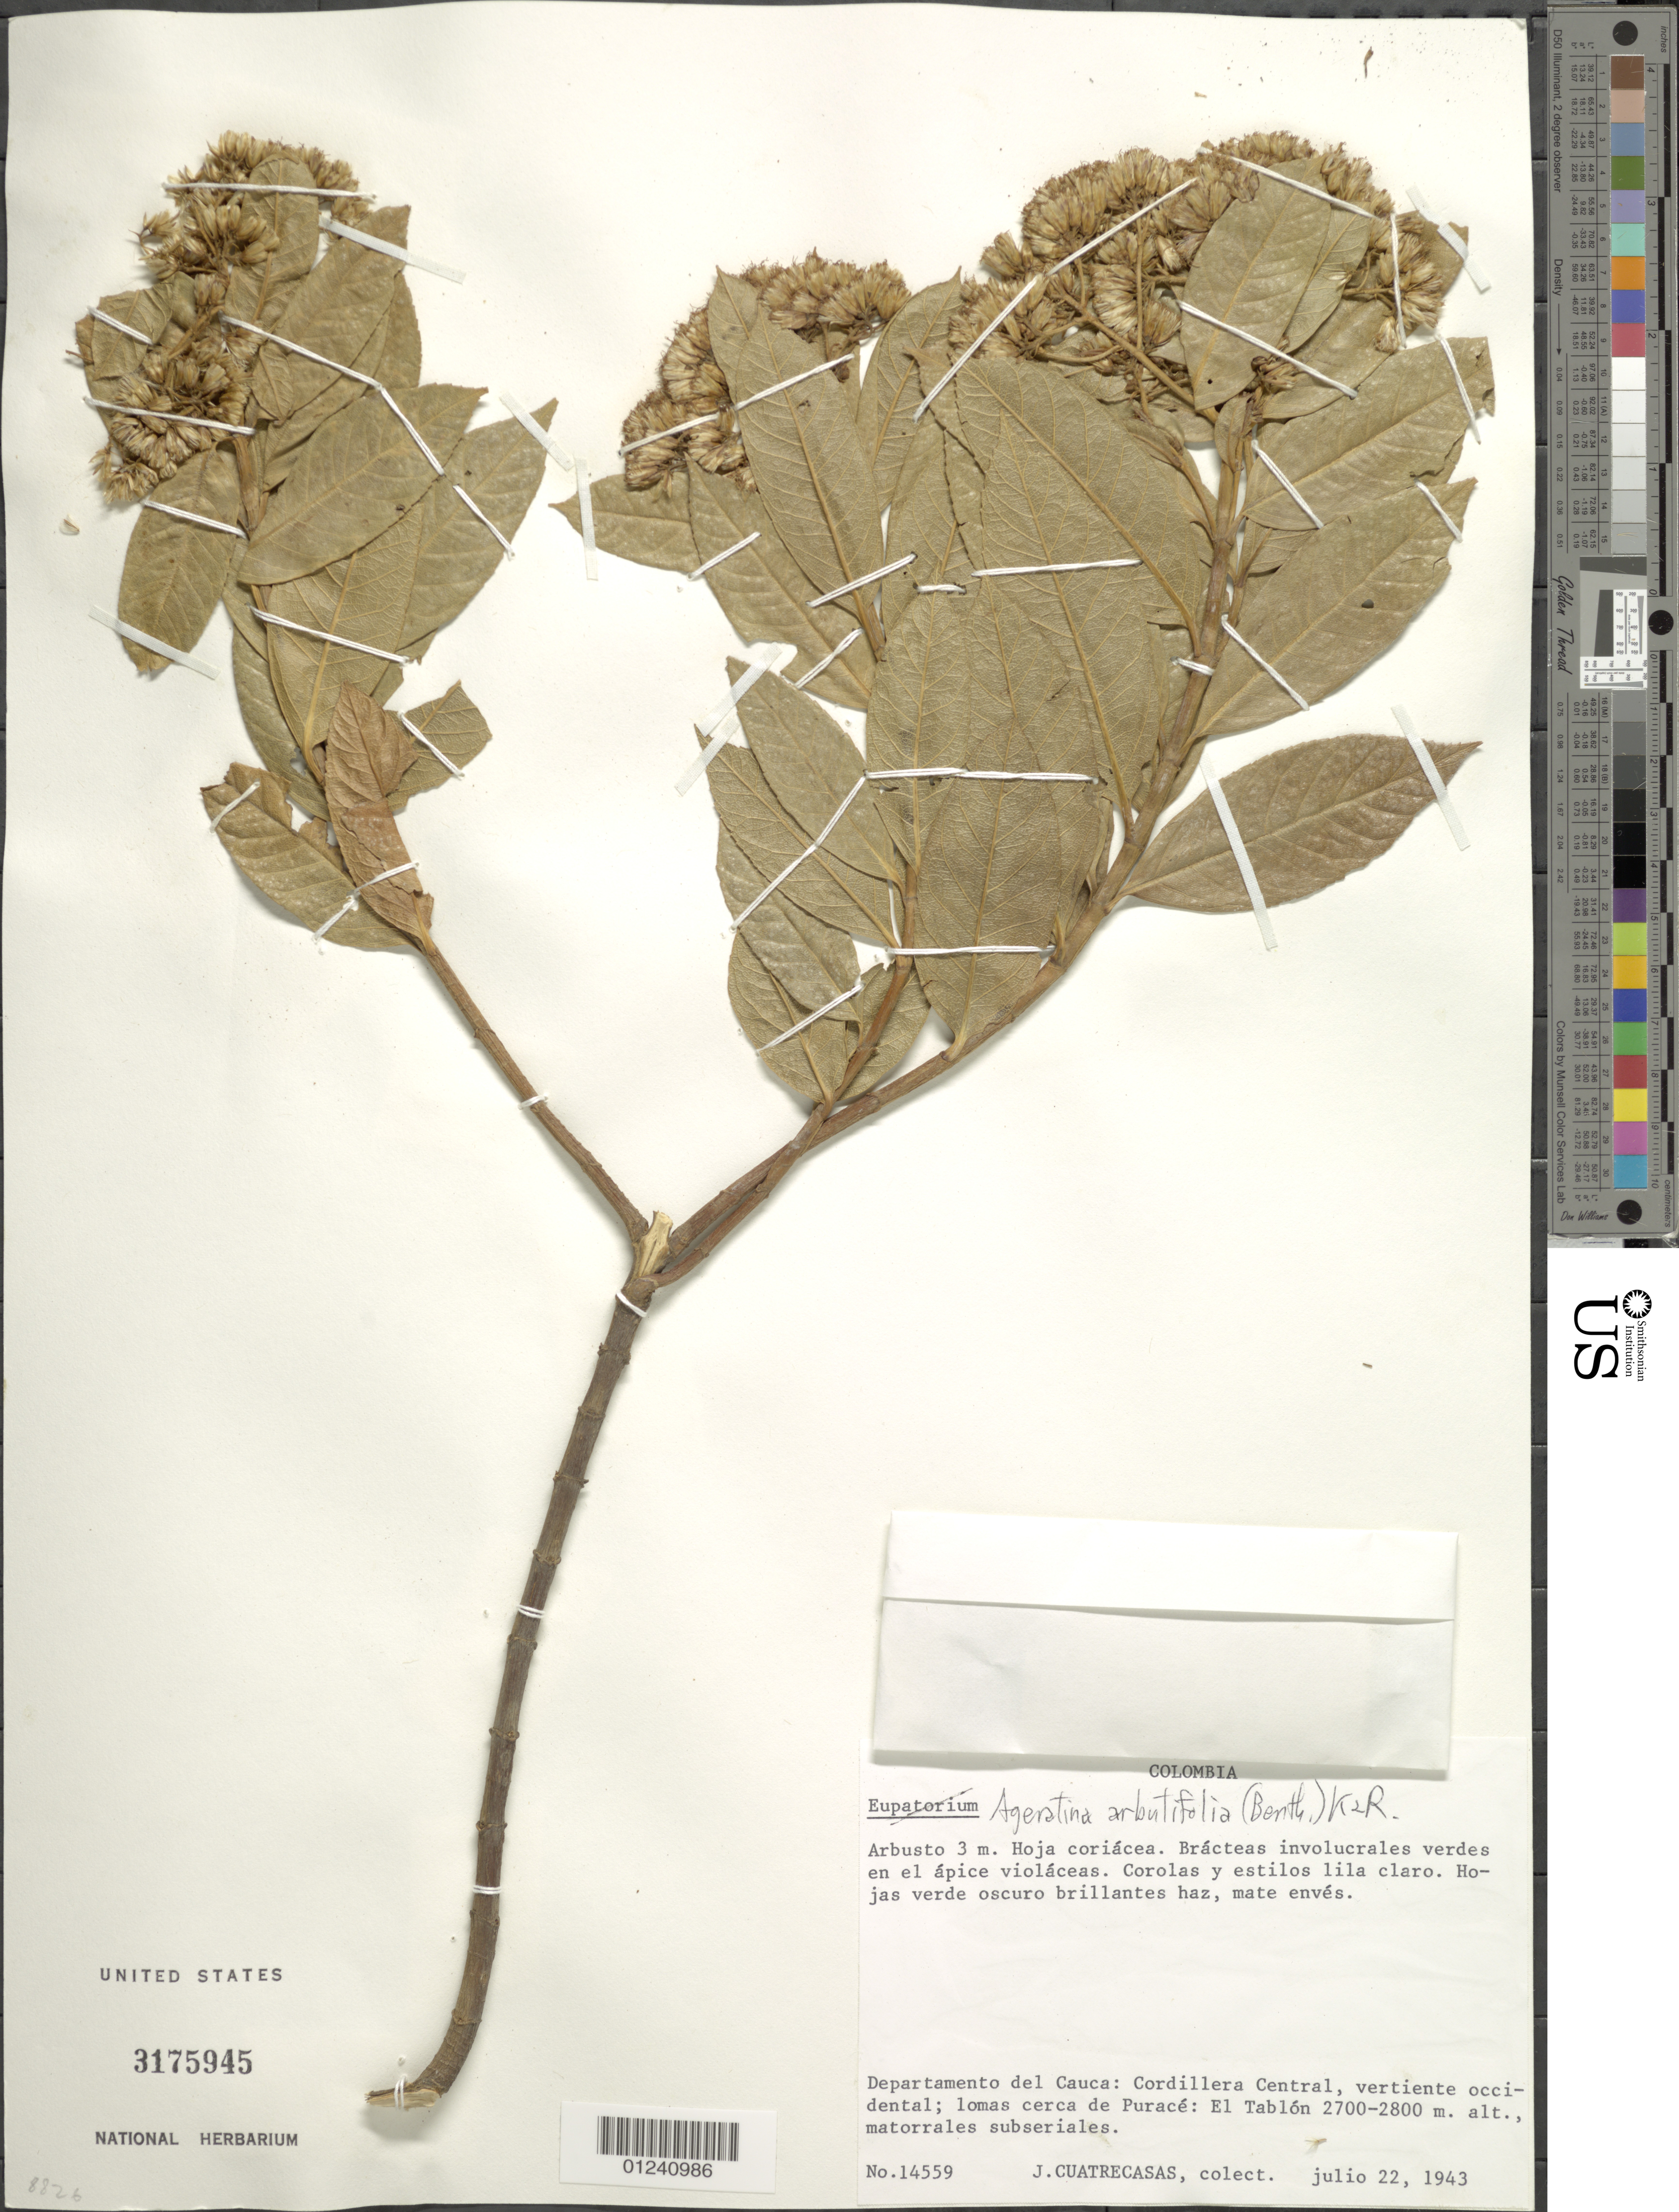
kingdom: Plantae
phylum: Tracheophyta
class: Magnoliopsida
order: Asterales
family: Asteraceae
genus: Ageratina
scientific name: Ageratina arbutifolia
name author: (Benth.) R.M. King & H. Rob.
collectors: J. Cuatrecasas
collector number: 14559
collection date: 1943-07-22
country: Colombia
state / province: Cauca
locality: Cordillera Central: vertiente occidental, lomas cerca de Puracé: Tablón.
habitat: Mattorales subseriales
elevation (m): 2700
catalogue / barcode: US 3175945